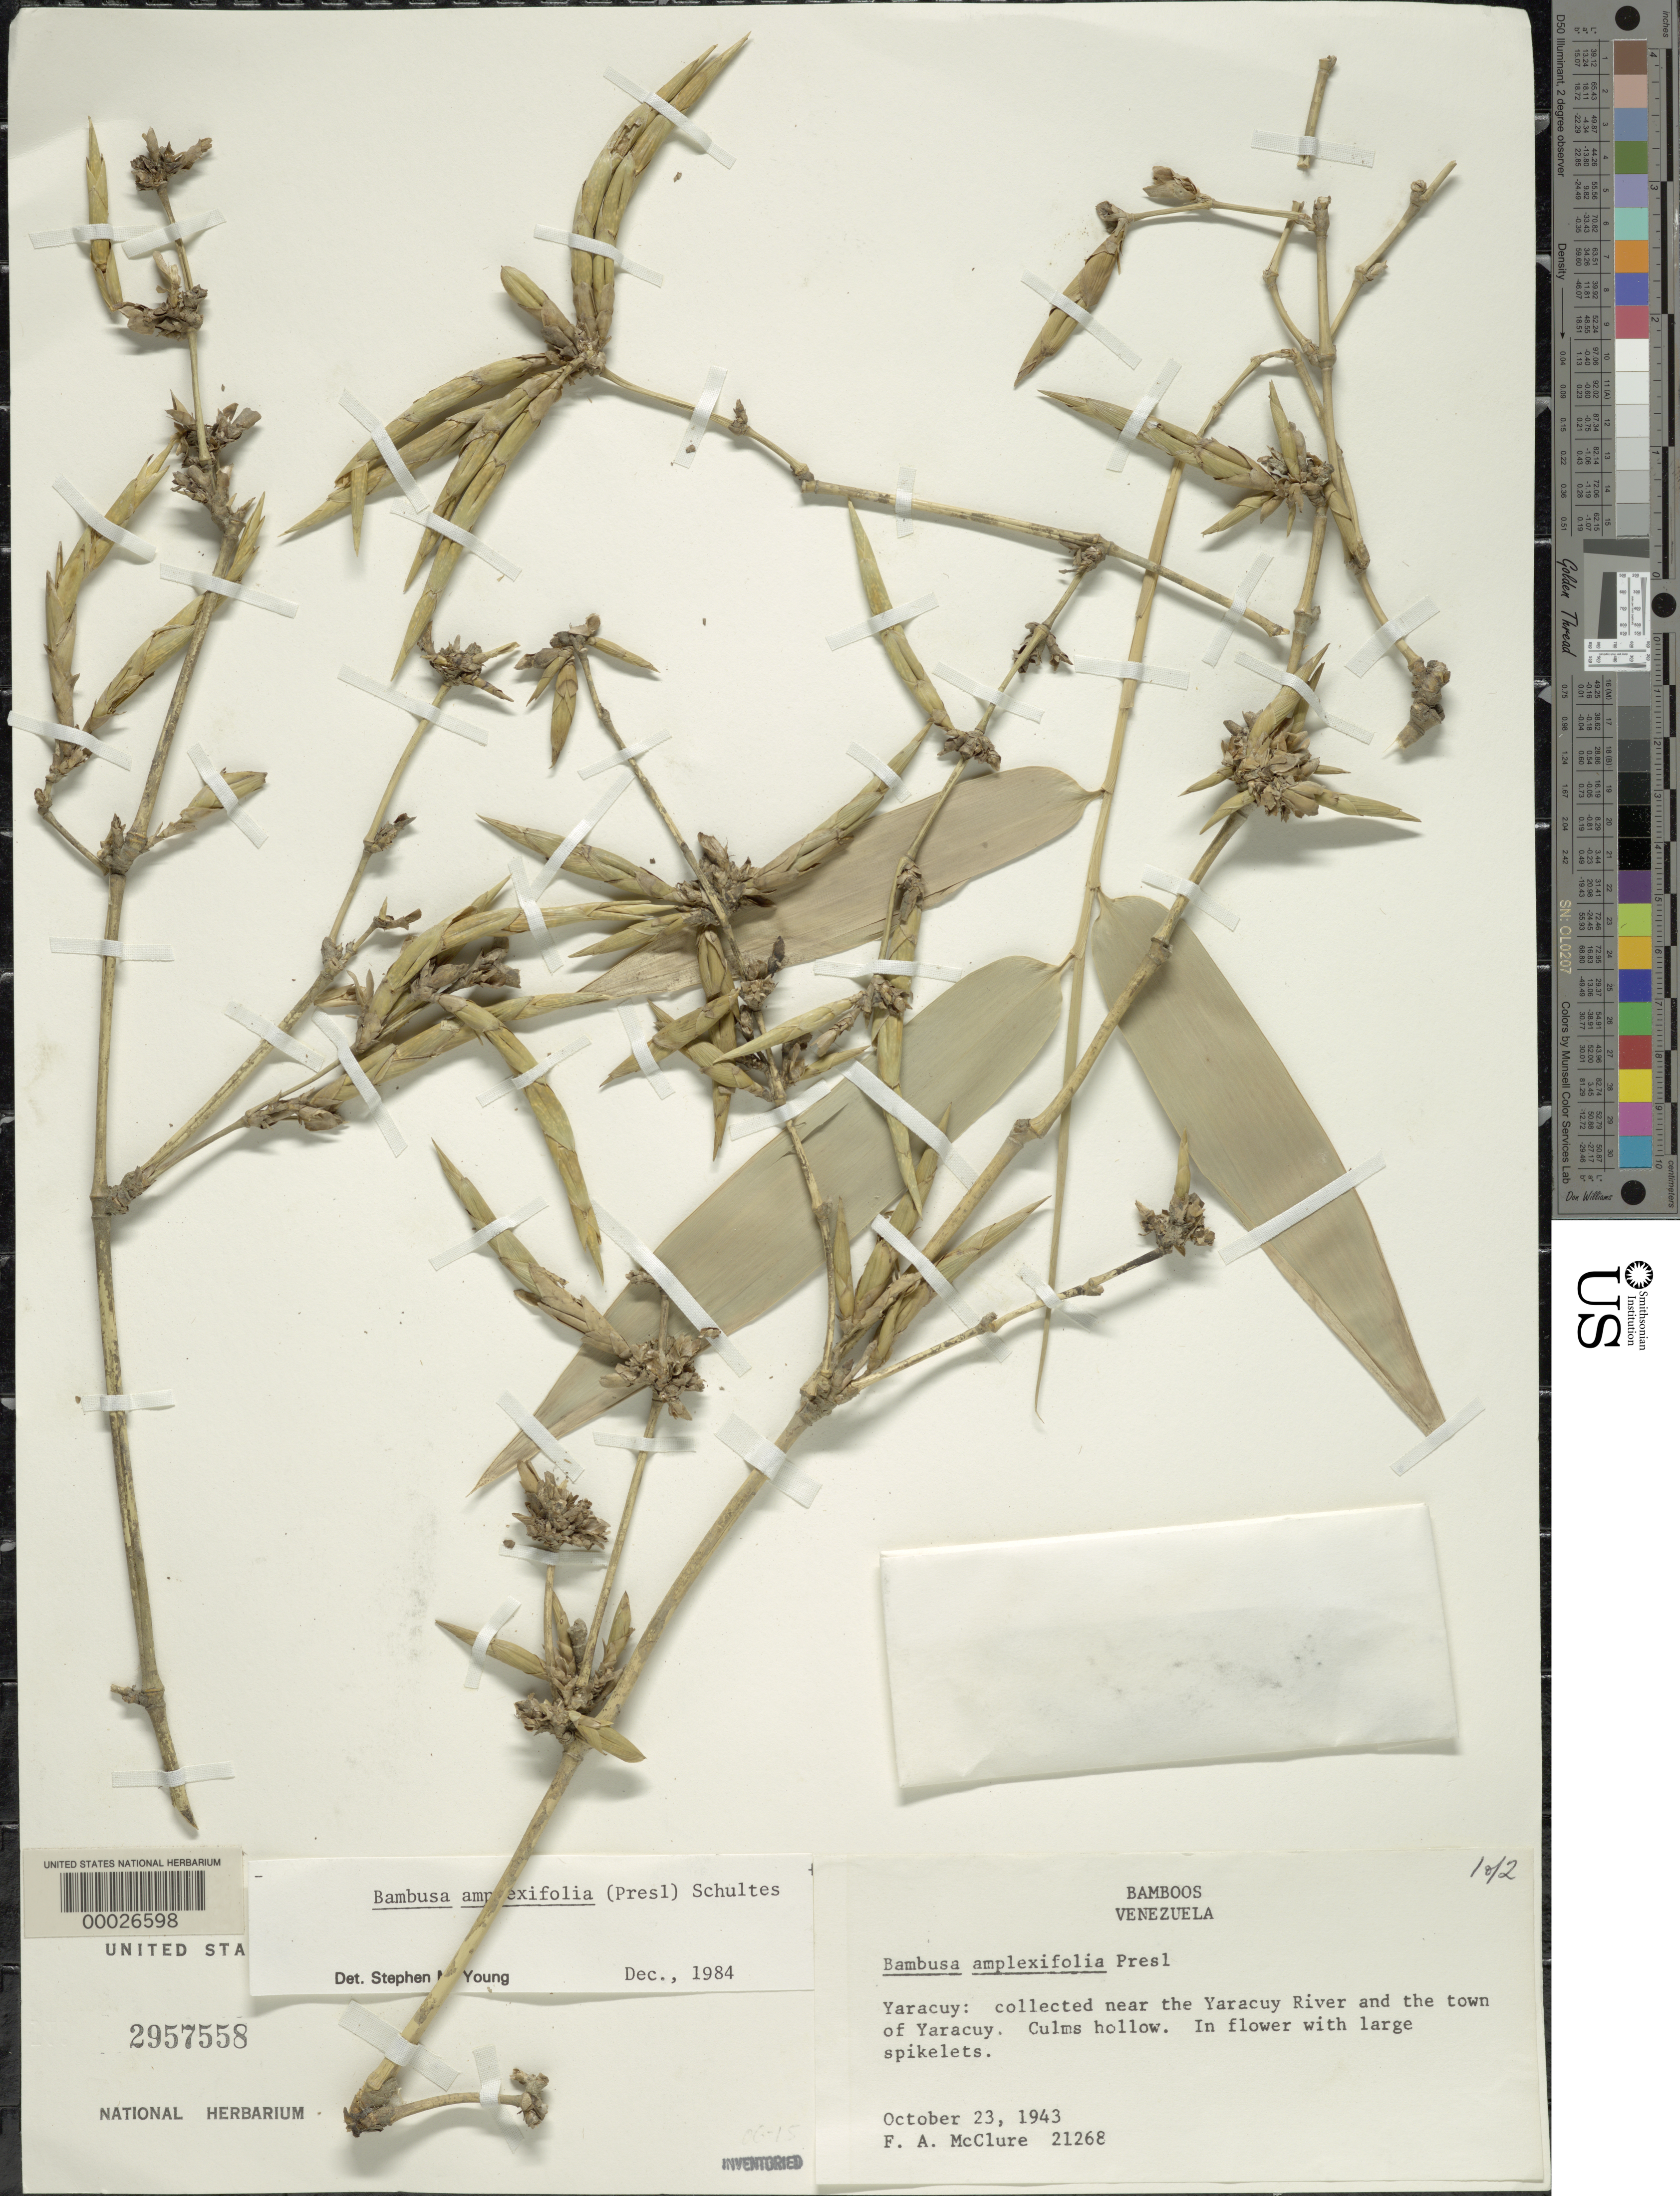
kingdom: Plantae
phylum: Tracheophyta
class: Liliopsida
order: Poales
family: Poaceae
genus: Guadua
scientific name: Guadua amplexifolia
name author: J. Presl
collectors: F. A. McClure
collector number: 21268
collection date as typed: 23 Oct 1943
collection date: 1943-10-23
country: Venezuela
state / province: Yaracuy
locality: Yaracuy, yaracuy river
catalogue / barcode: US 2957558